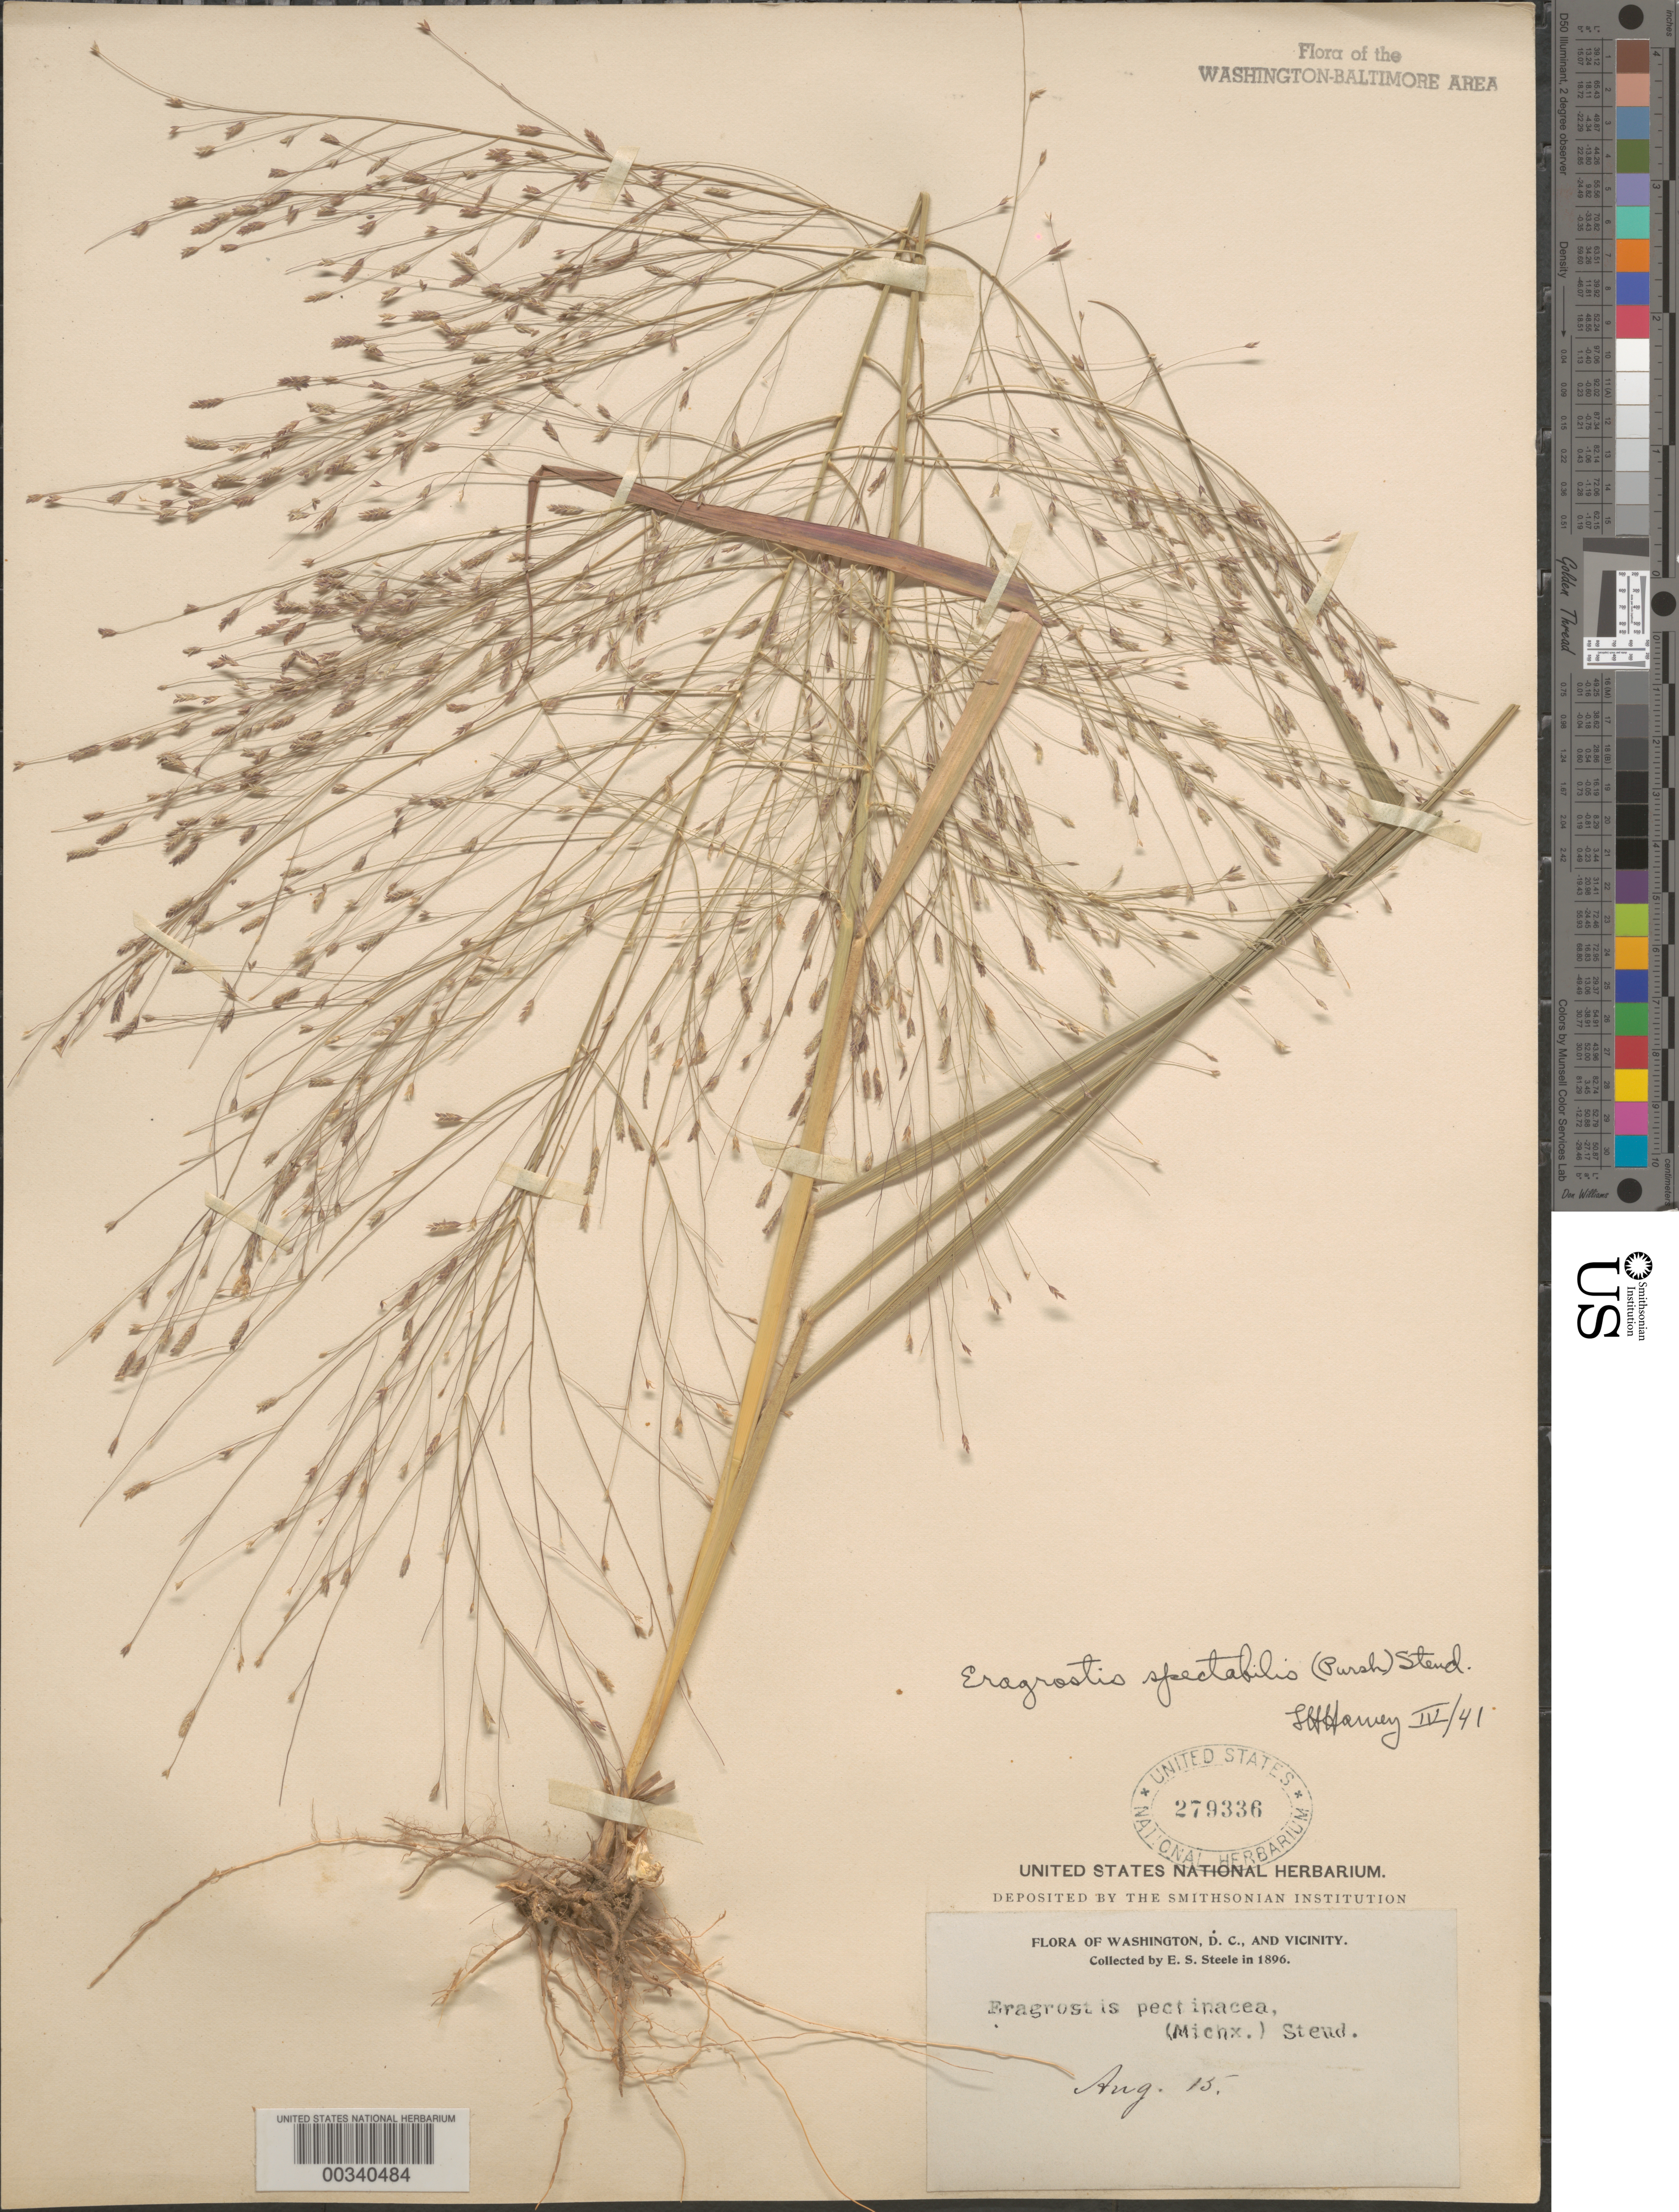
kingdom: Plantae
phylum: Tracheophyta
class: Liliopsida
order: Poales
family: Poaceae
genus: Eragrostis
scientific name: Eragrostis spectabilis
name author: (Pursh) Steud.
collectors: E. Steele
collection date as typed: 15 Aug 1896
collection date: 1896-08-15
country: United States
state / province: District of Columbia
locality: Washington DC area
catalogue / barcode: US 279336